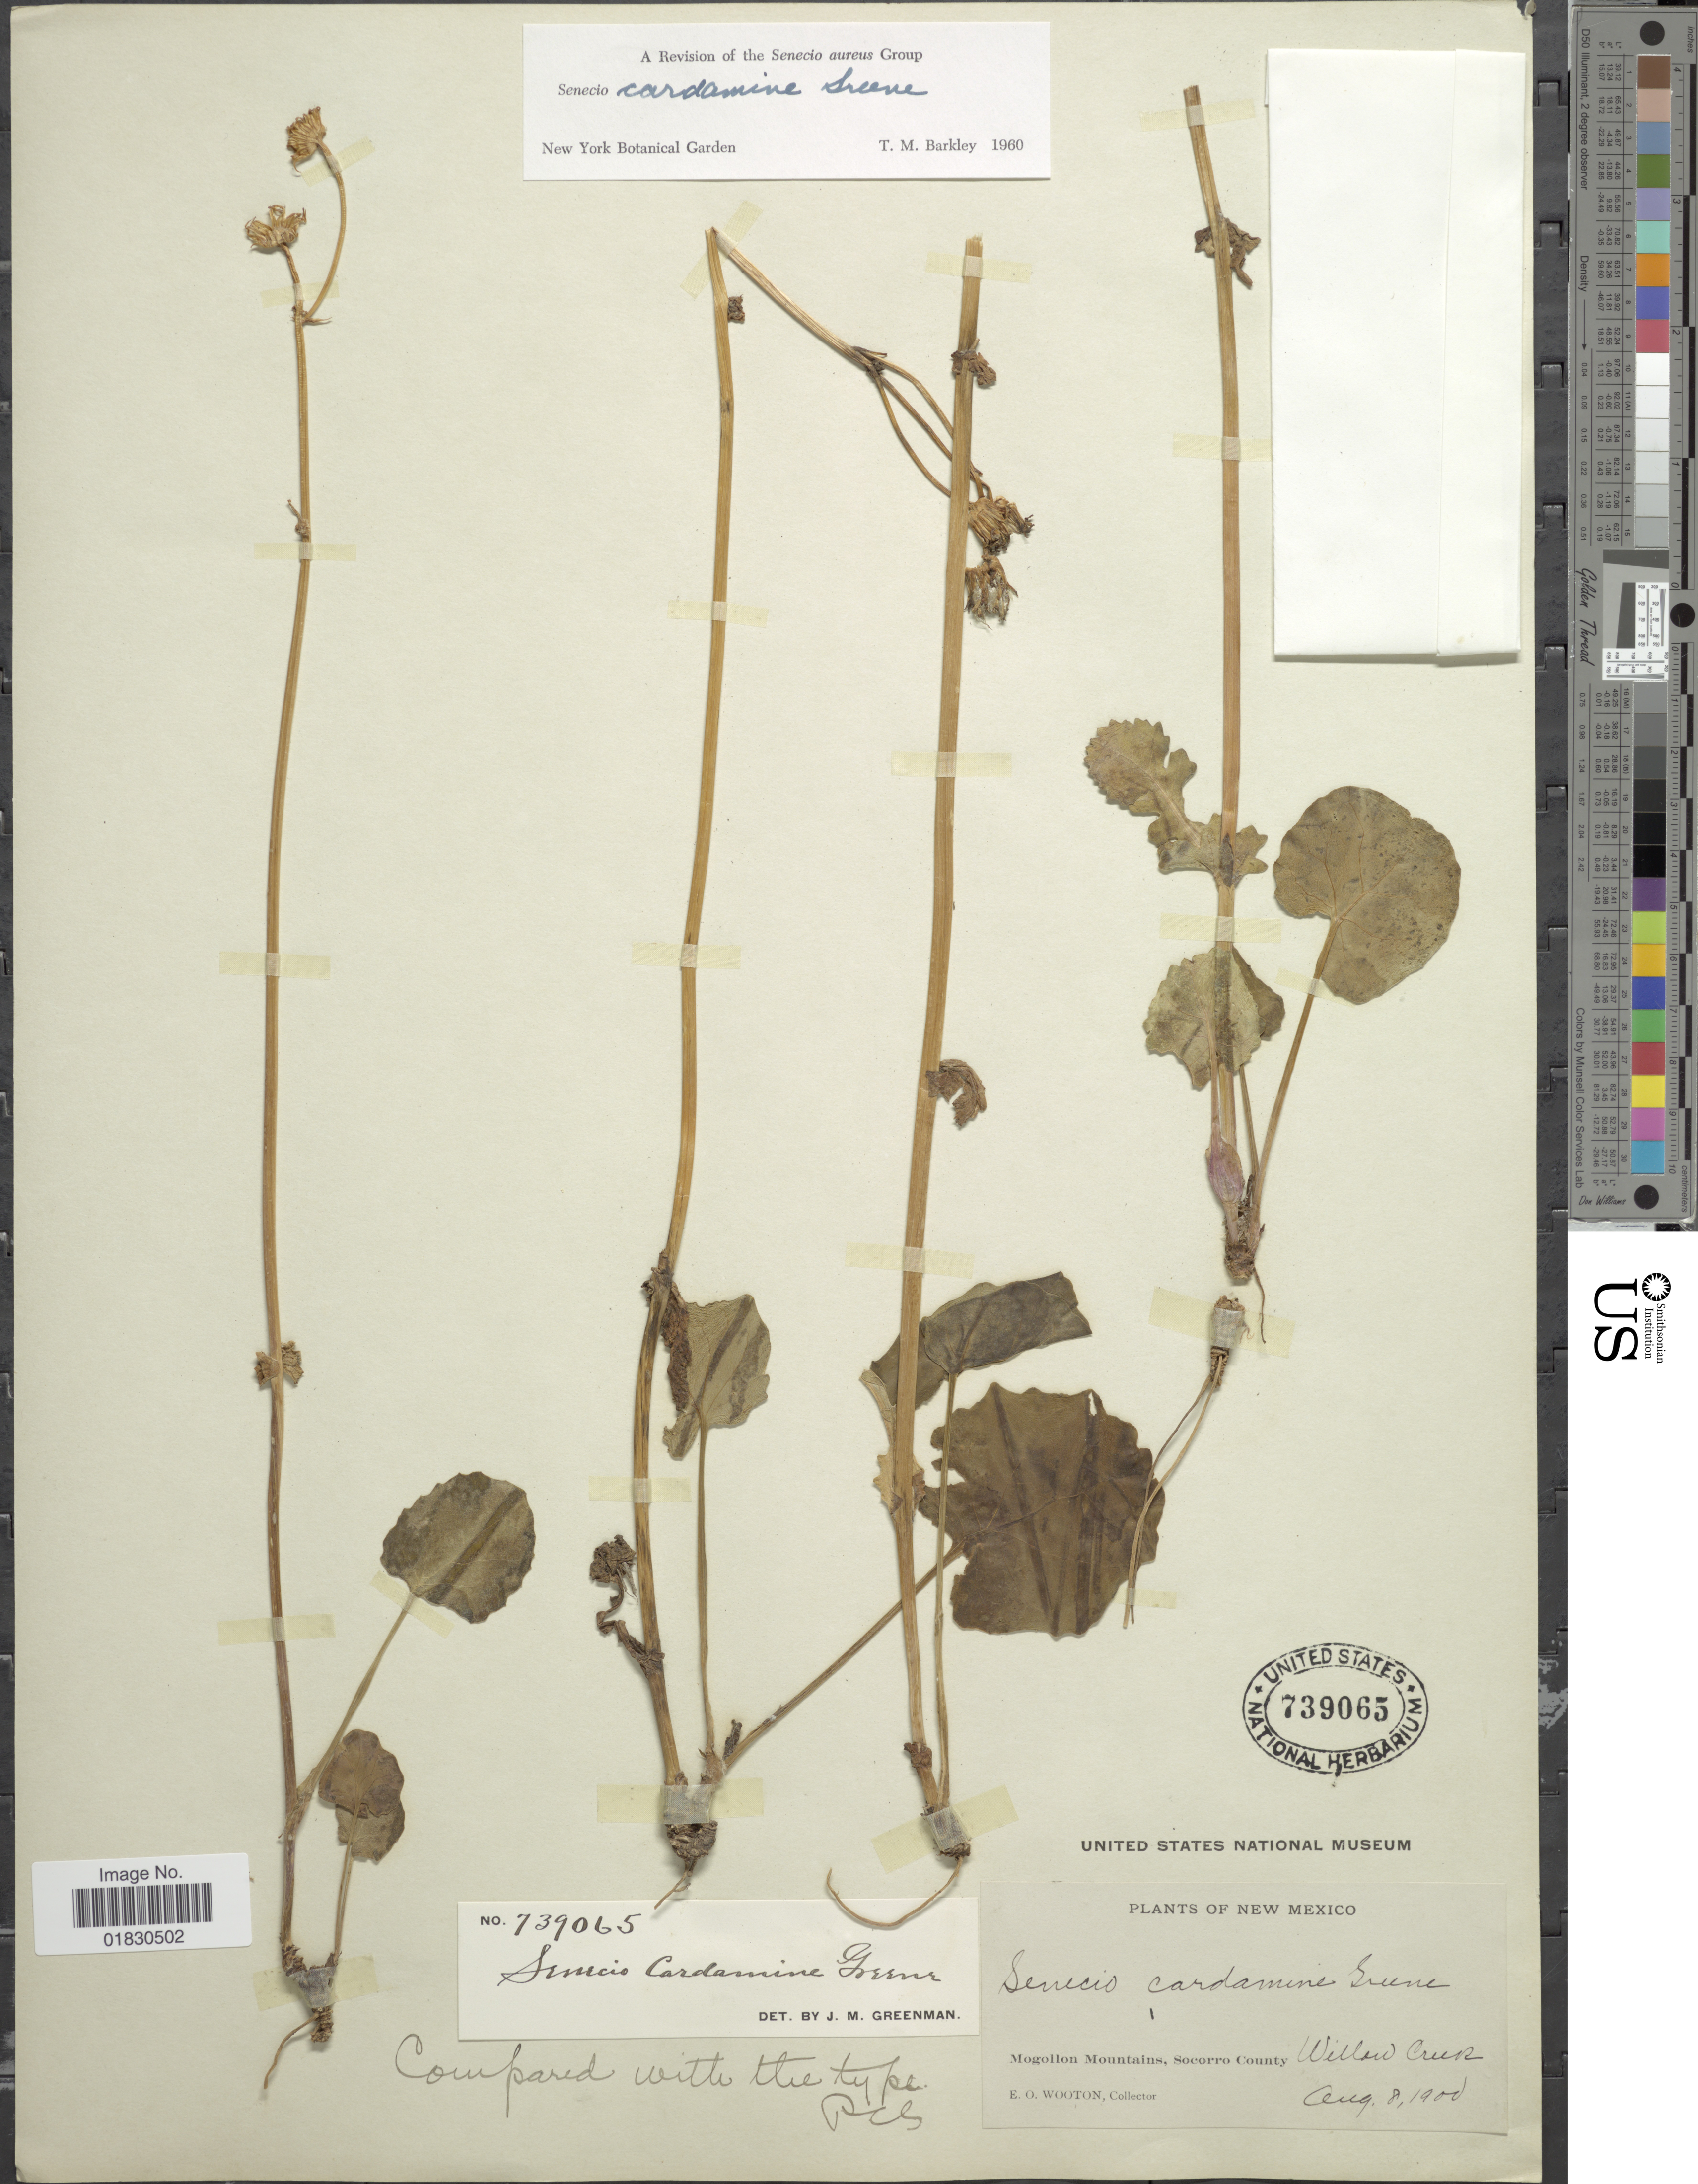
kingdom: Plantae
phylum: Tracheophyta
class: Magnoliopsida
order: Asterales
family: Asteraceae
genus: Packera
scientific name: Packera cardamine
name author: (Greene) W.A. Weber & Á. Löve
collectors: E. O. Wooton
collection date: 1900-08-08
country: United States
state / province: New Mexico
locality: Mogollon Mountains, Socorro County, Willow Cruz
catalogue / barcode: US 739065